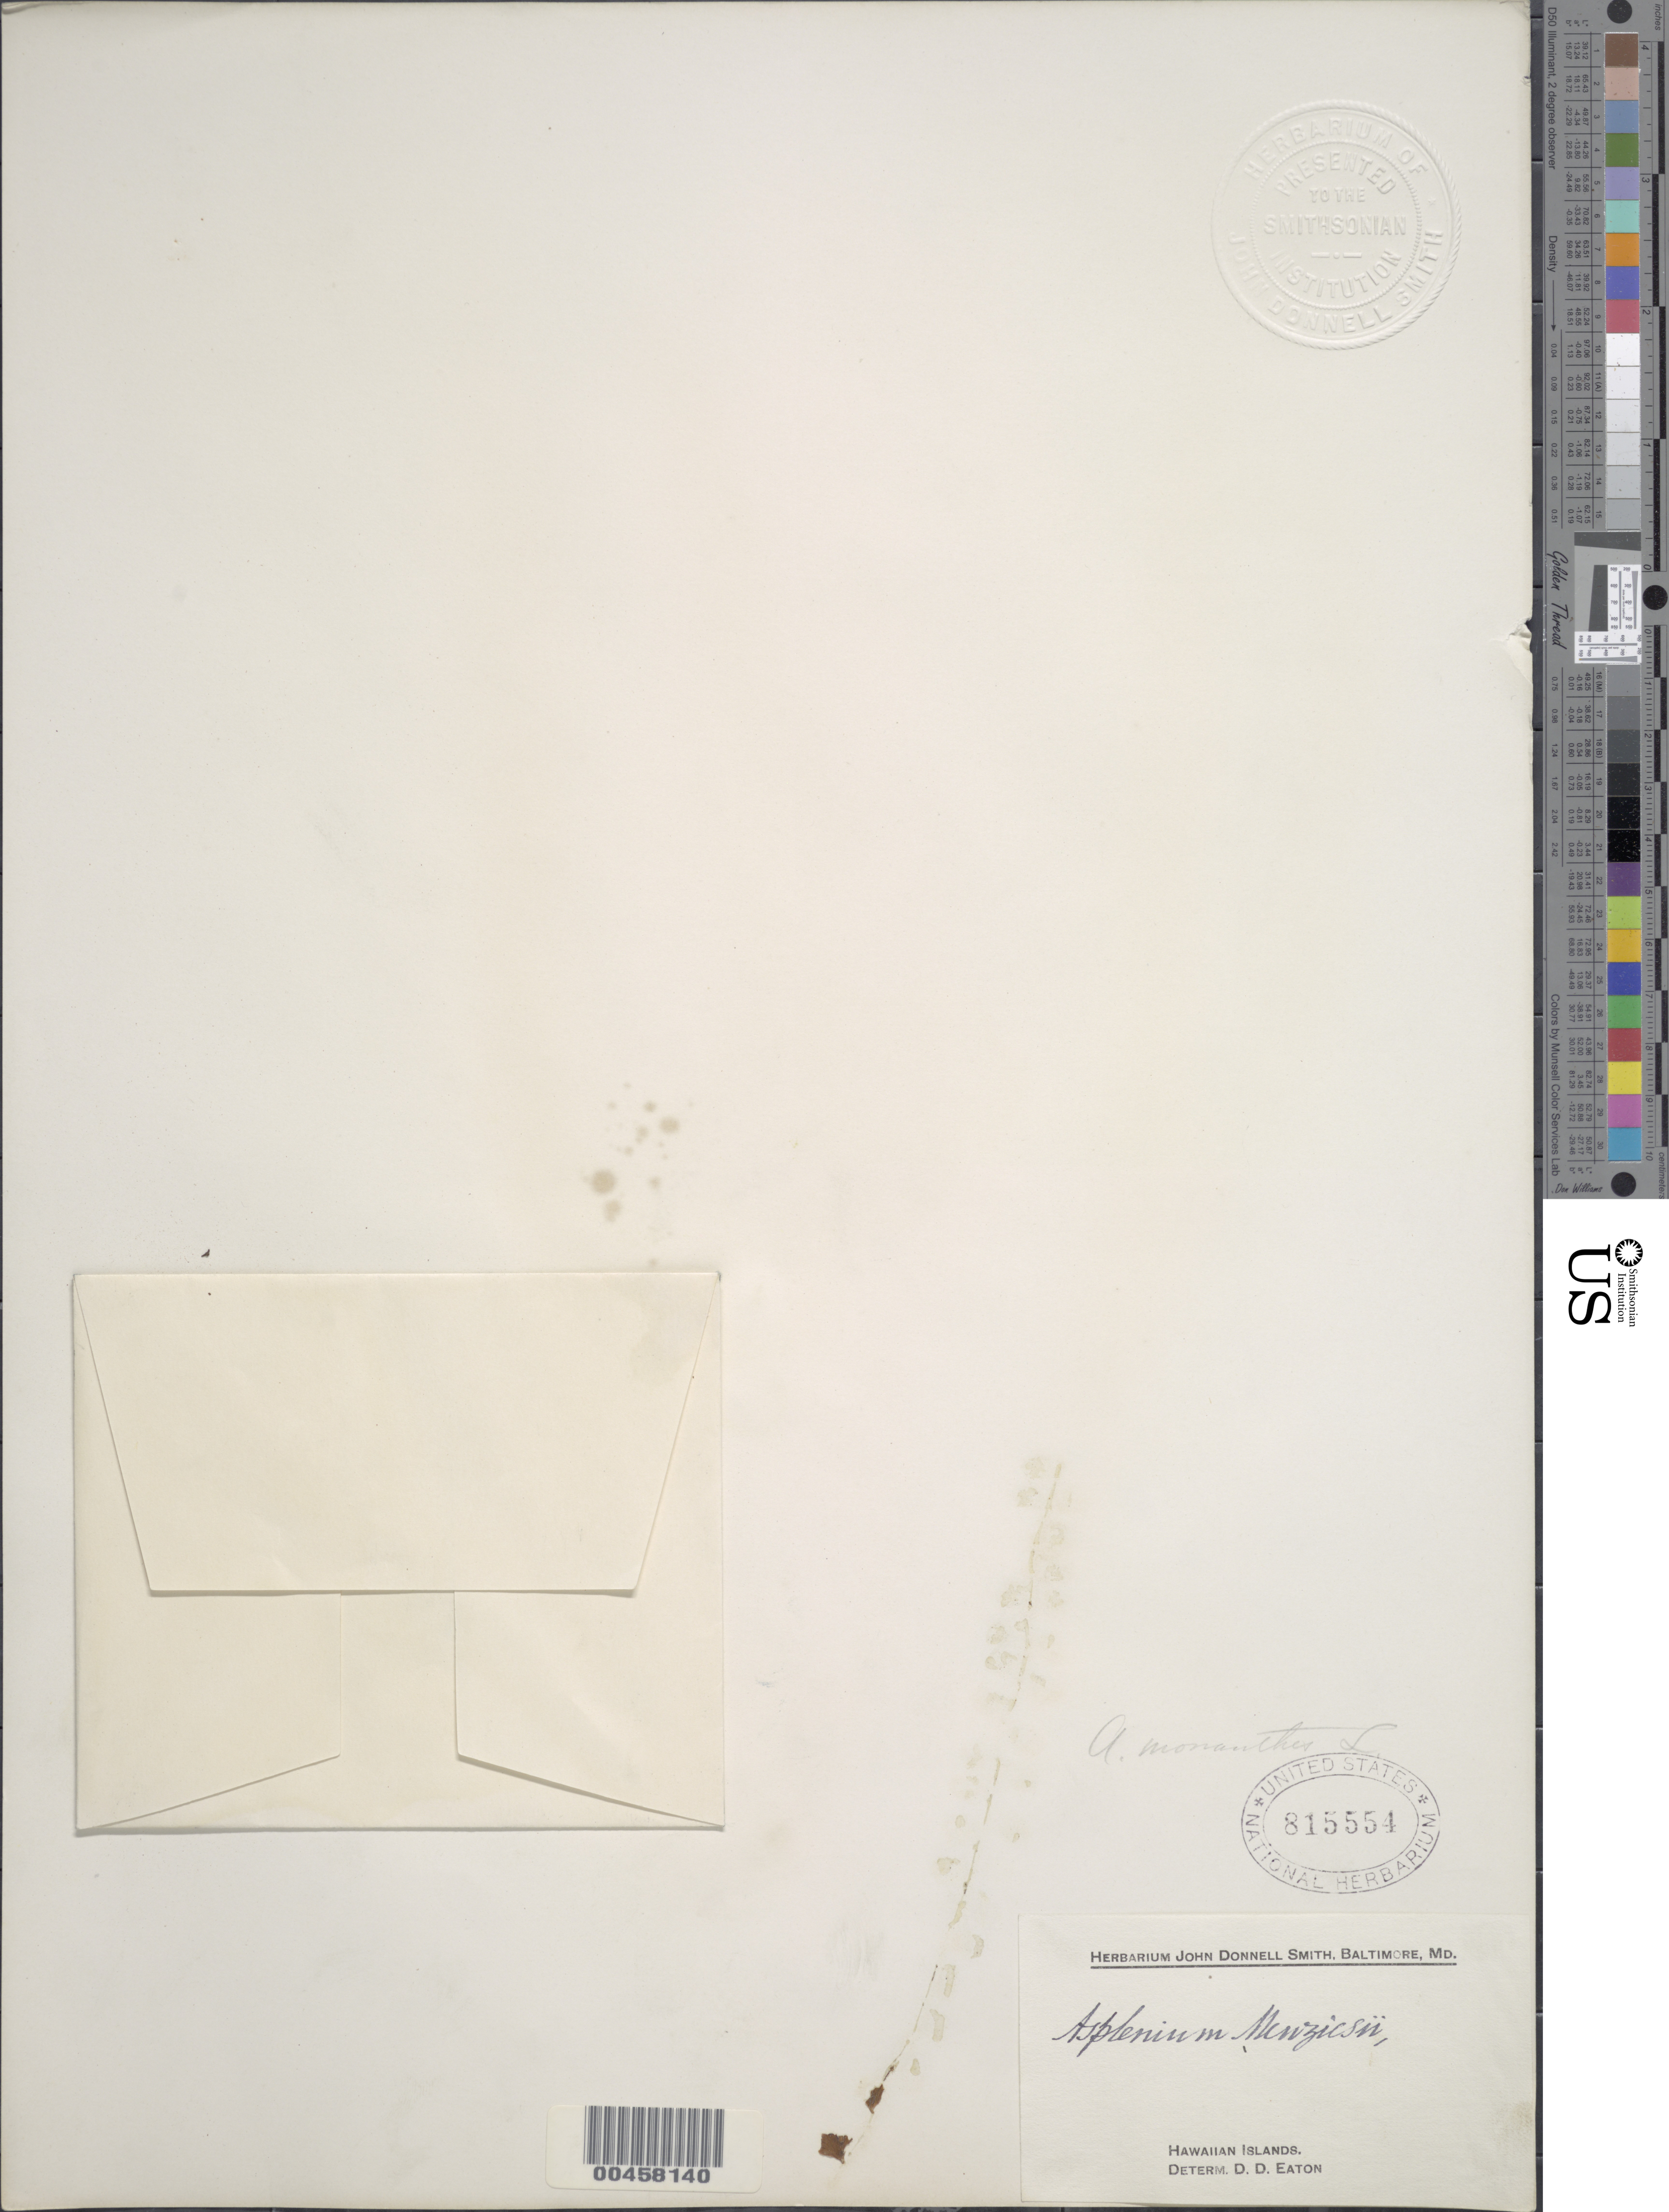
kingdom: Plantae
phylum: Tracheophyta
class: Polypodiopsida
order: Polypodiales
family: Aspleniaceae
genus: Asplenium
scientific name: Asplenium monanthes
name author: L.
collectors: J. Donnell Smith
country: United States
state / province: Hawaii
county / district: Hawaii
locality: Hawaiian Islands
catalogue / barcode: US 815554